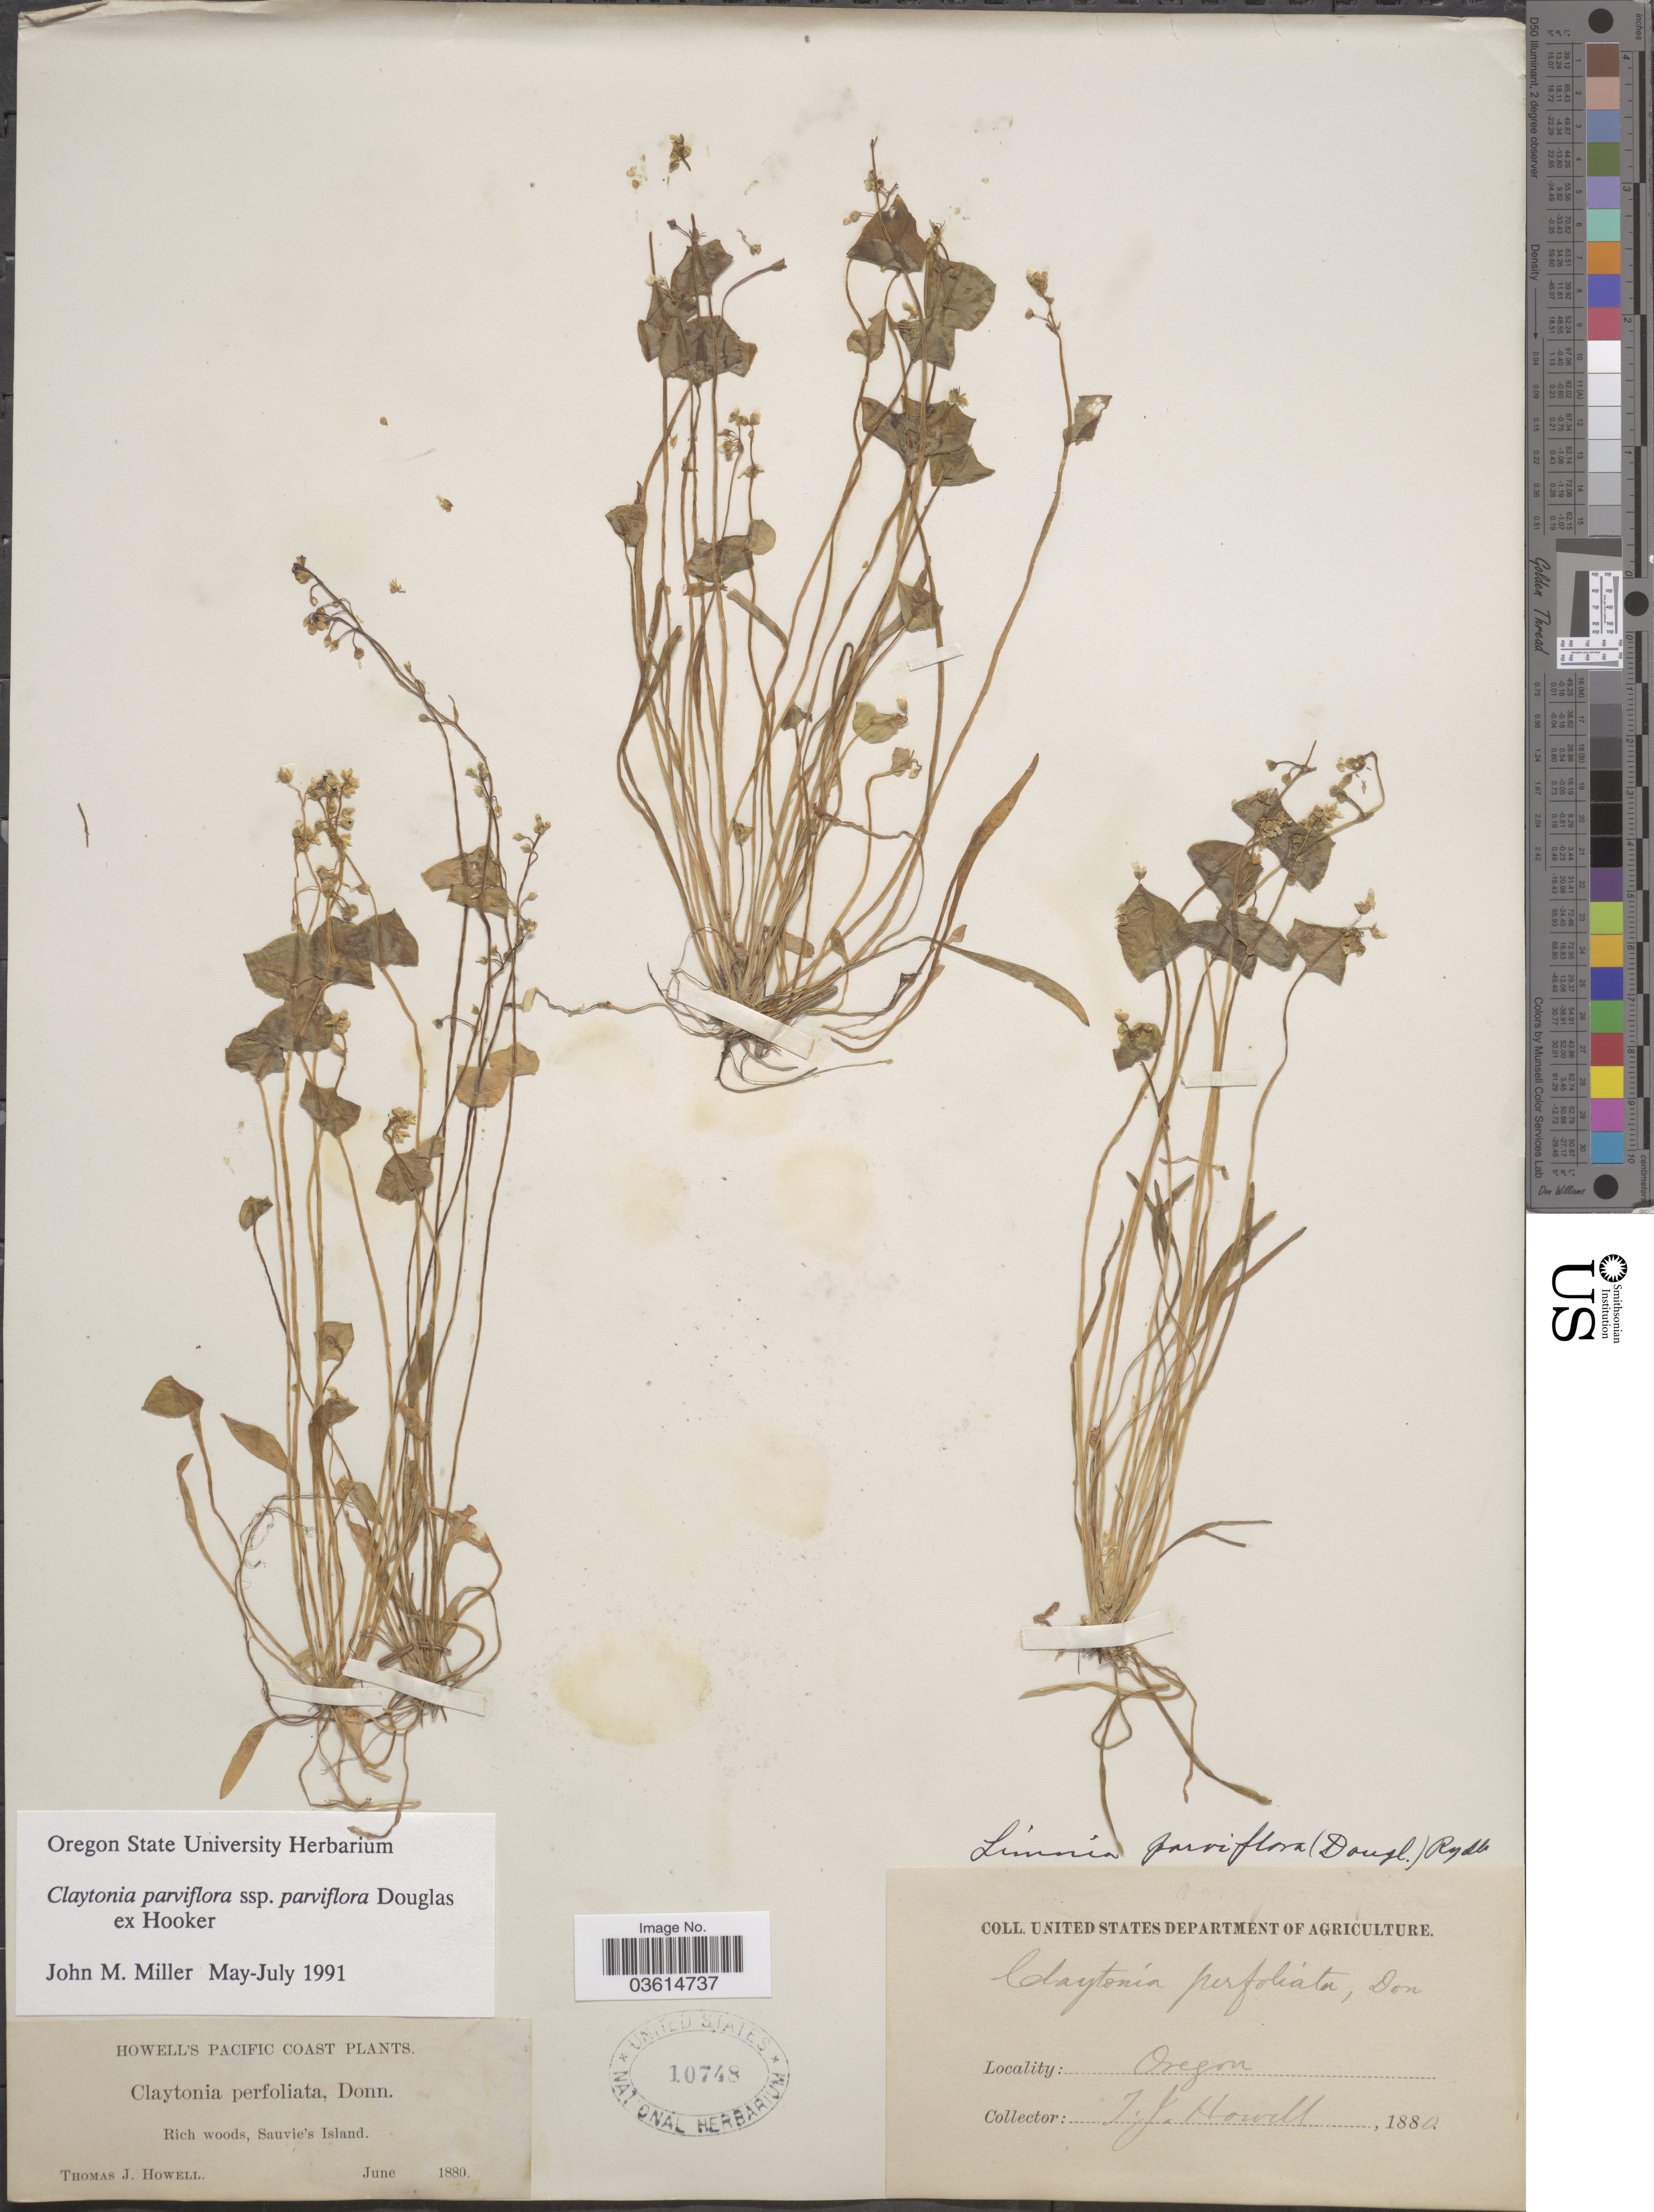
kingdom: Plantae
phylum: Tracheophyta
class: Magnoliopsida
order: Caryophyllales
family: Montiaceae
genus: Claytonia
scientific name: Claytonia parviflora subsp. parviflora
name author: Douglas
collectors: T. J. Howell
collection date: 1880-06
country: United States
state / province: Oregon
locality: Pacific Coast. Sauvie's Island.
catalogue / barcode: US 10748